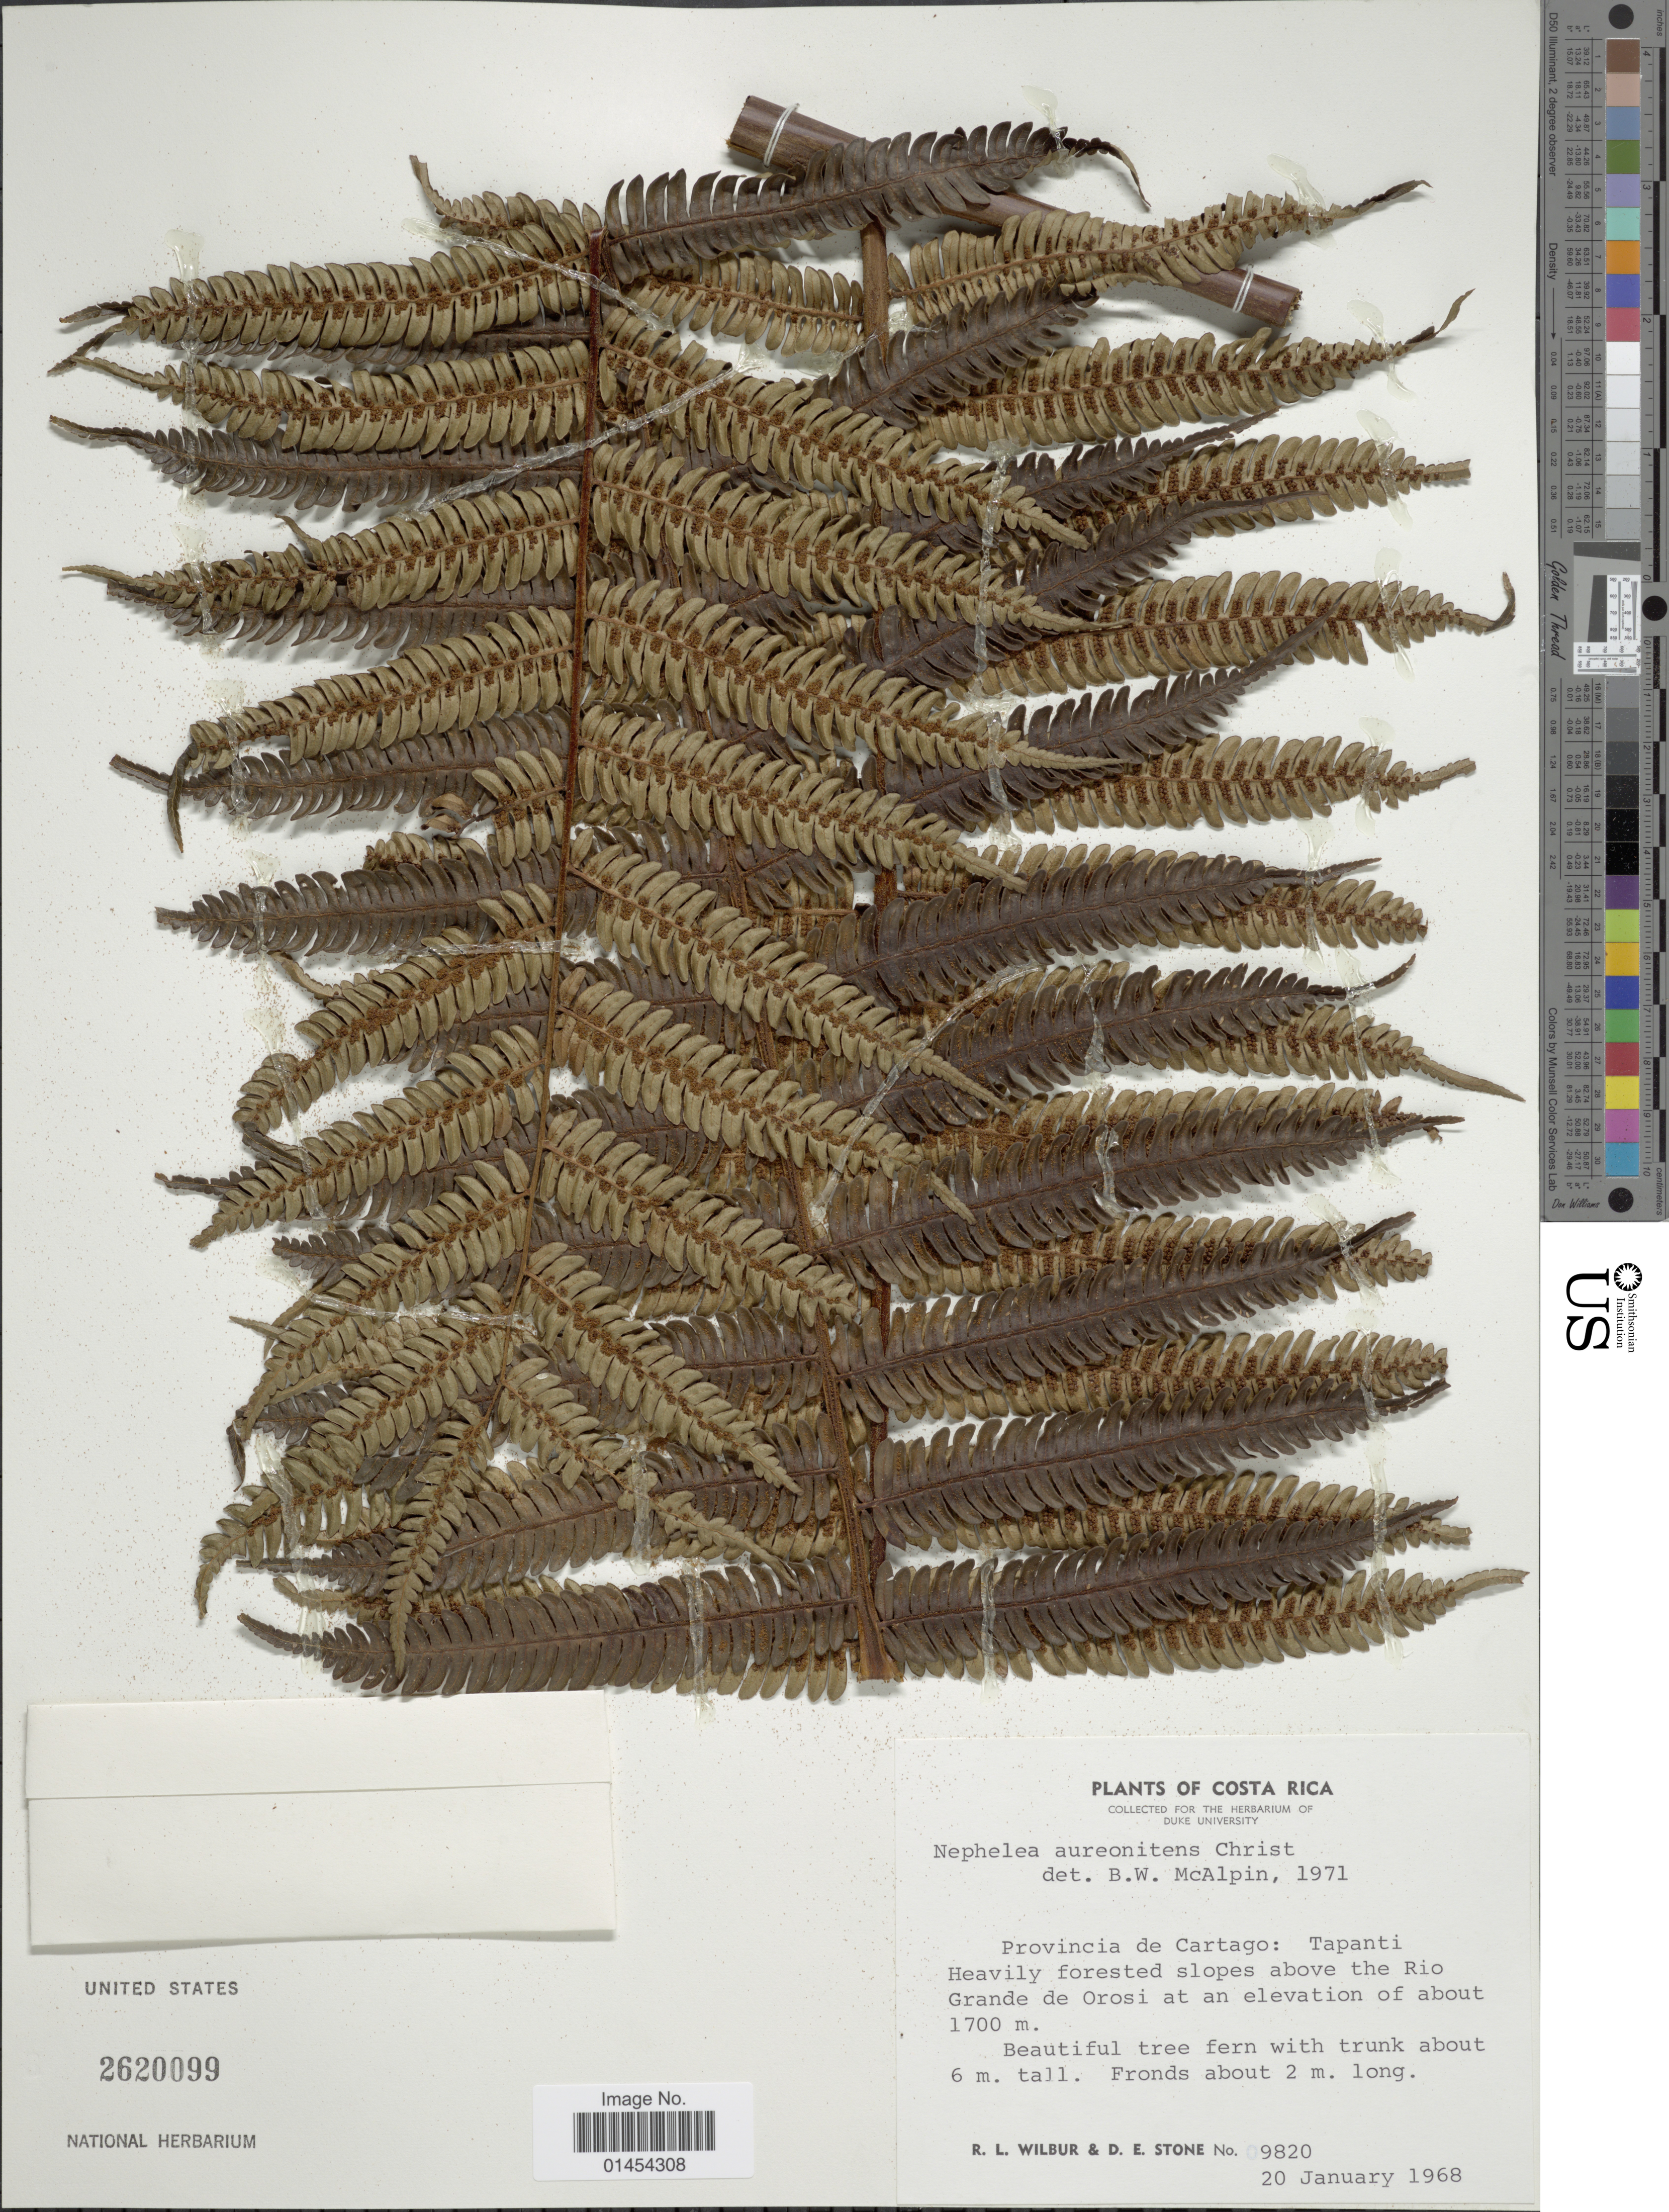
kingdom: Plantae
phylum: Tracheophyta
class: Polypodiopsida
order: Cyatheales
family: Cyatheaceae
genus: Alsophila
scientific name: Alsophila erinacea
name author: (H. Karst.) D.S. Conant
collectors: R. L. Wilbur & D. E. Stone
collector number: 9820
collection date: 1968-01-20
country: Costa Rica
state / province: Cartago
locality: Tapanti Heavily forested slopes above the Rio Grande de Orosi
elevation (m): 1700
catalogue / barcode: US 2620099